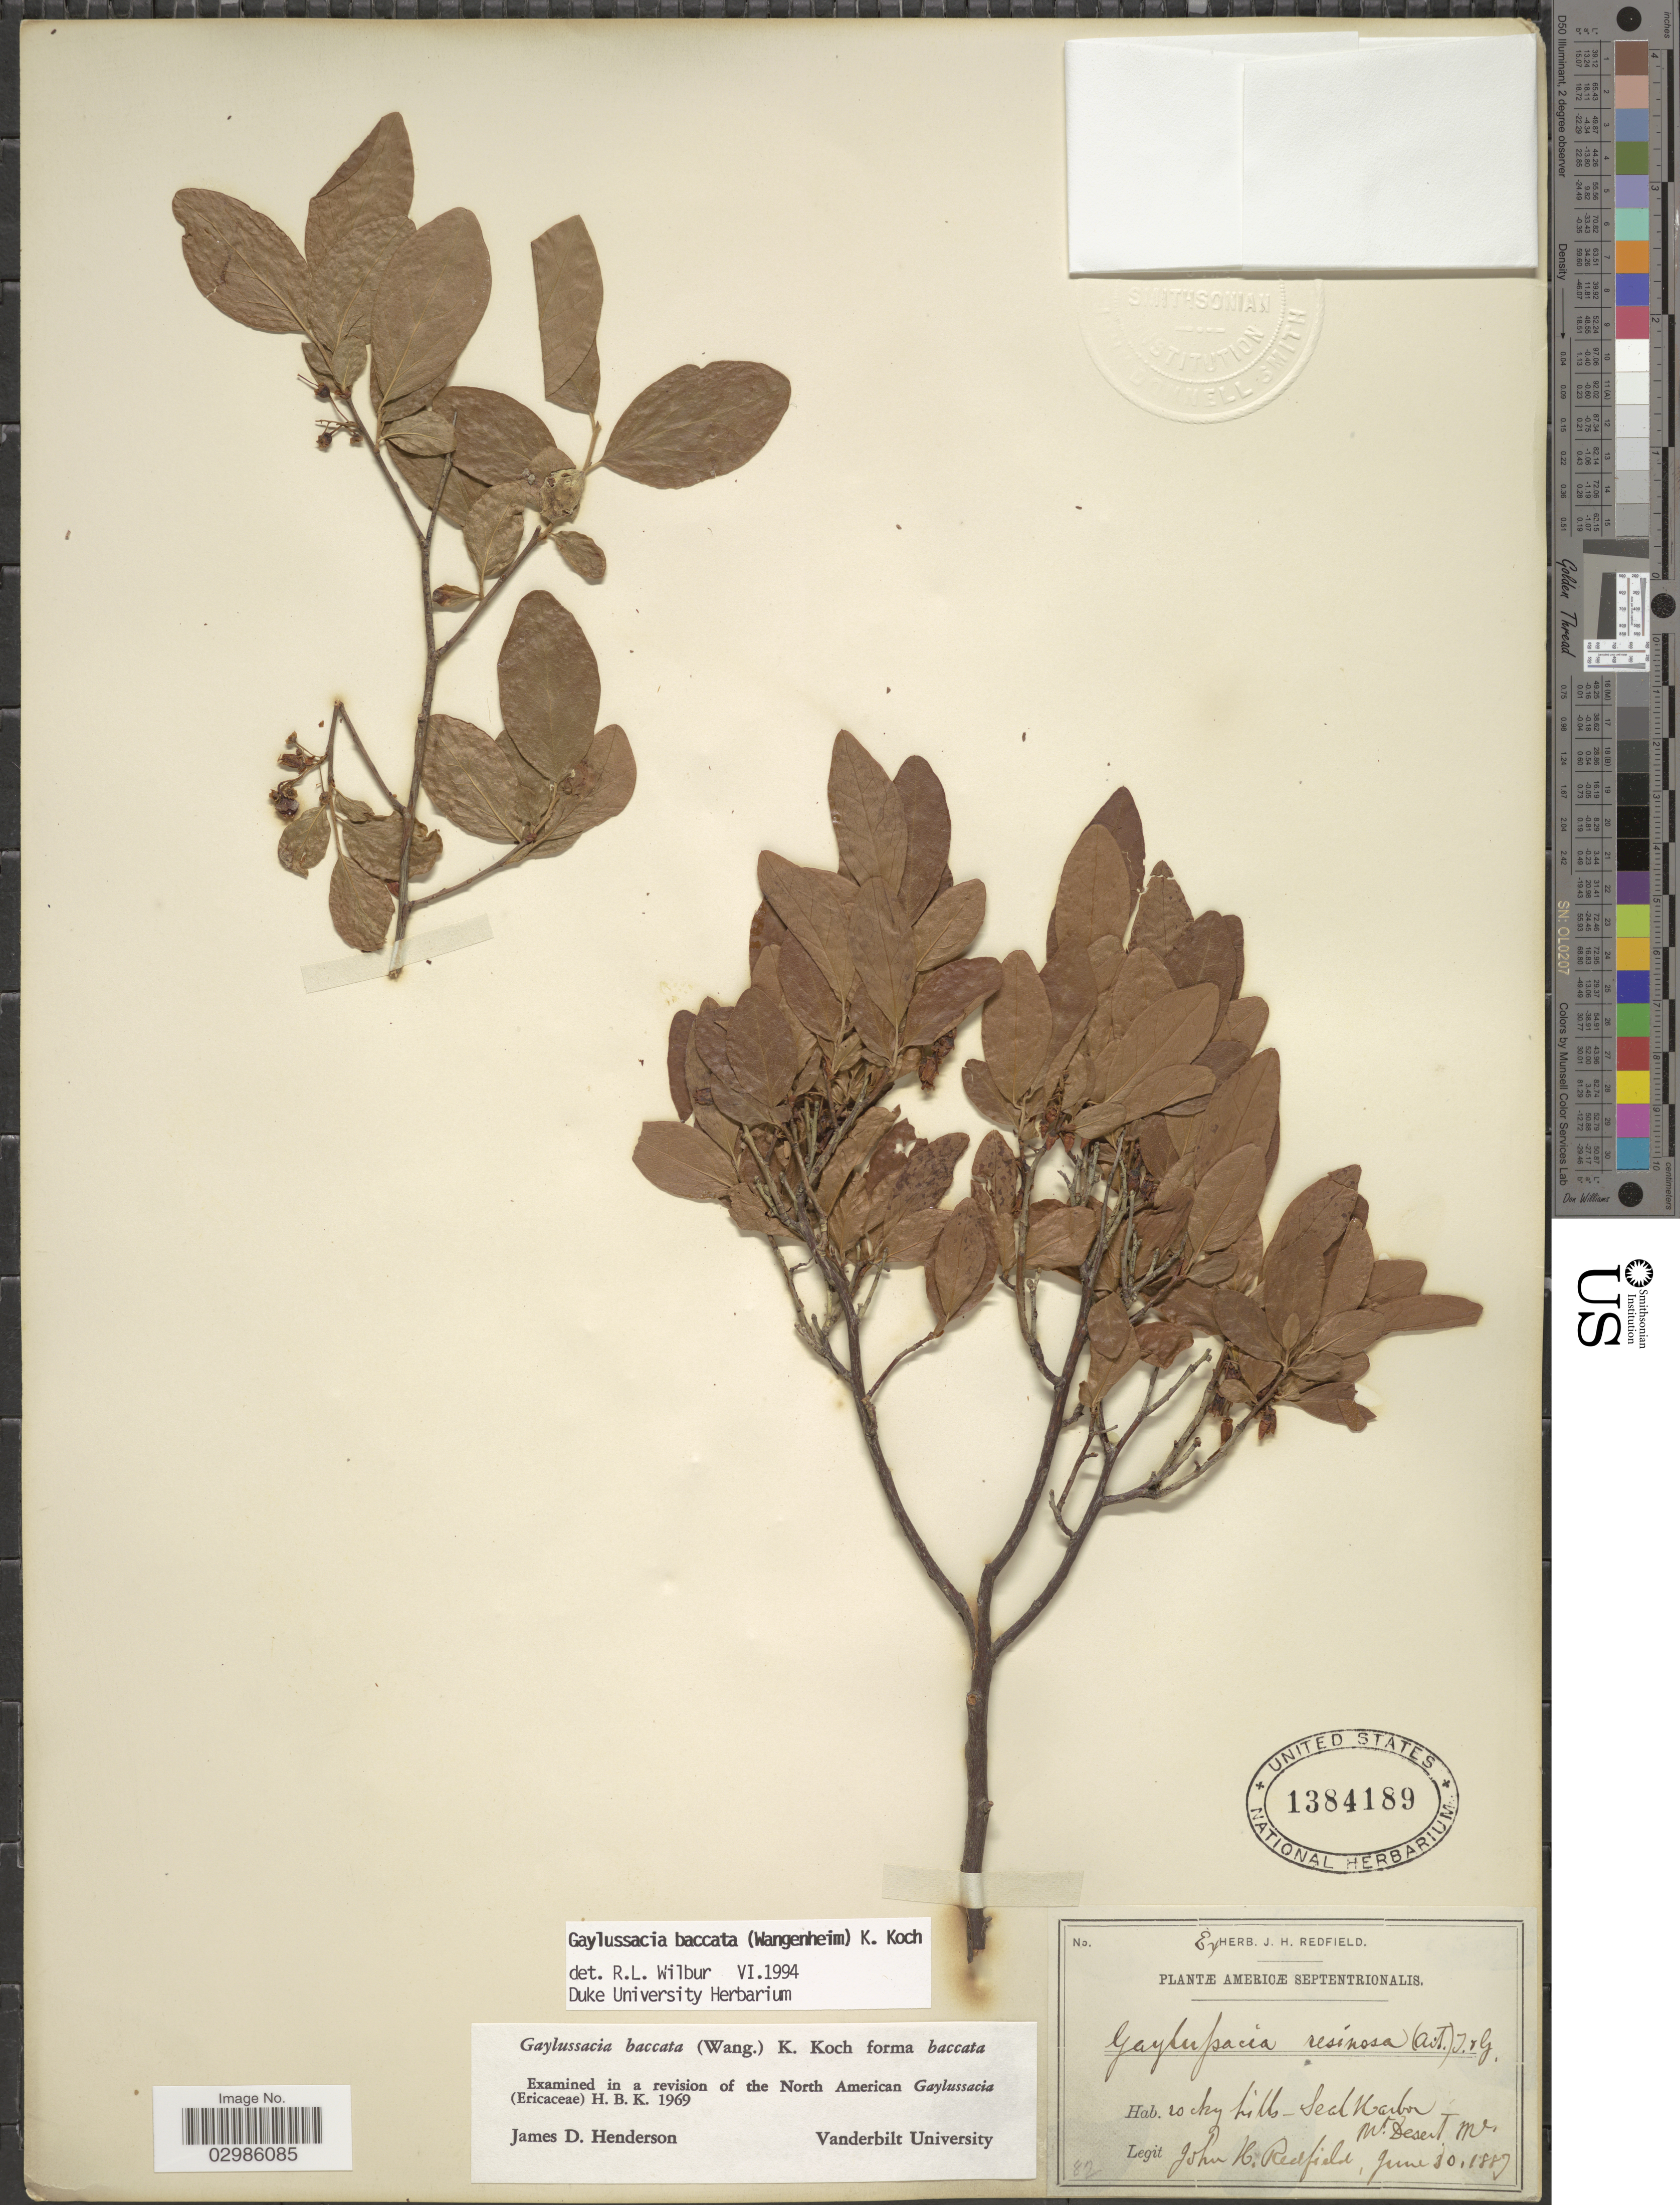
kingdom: Plantae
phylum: Tracheophyta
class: Magnoliopsida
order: Ericales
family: Ericaceae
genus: Gaylussacia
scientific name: Gaylussacia baccata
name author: (Wangenh.) K. Koch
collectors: J. Redfield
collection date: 1887-06-30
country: United States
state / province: Maine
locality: Americæ Septentrionalis. Rocky hills - Seal Harbor Mt Desert.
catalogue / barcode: US 1384189